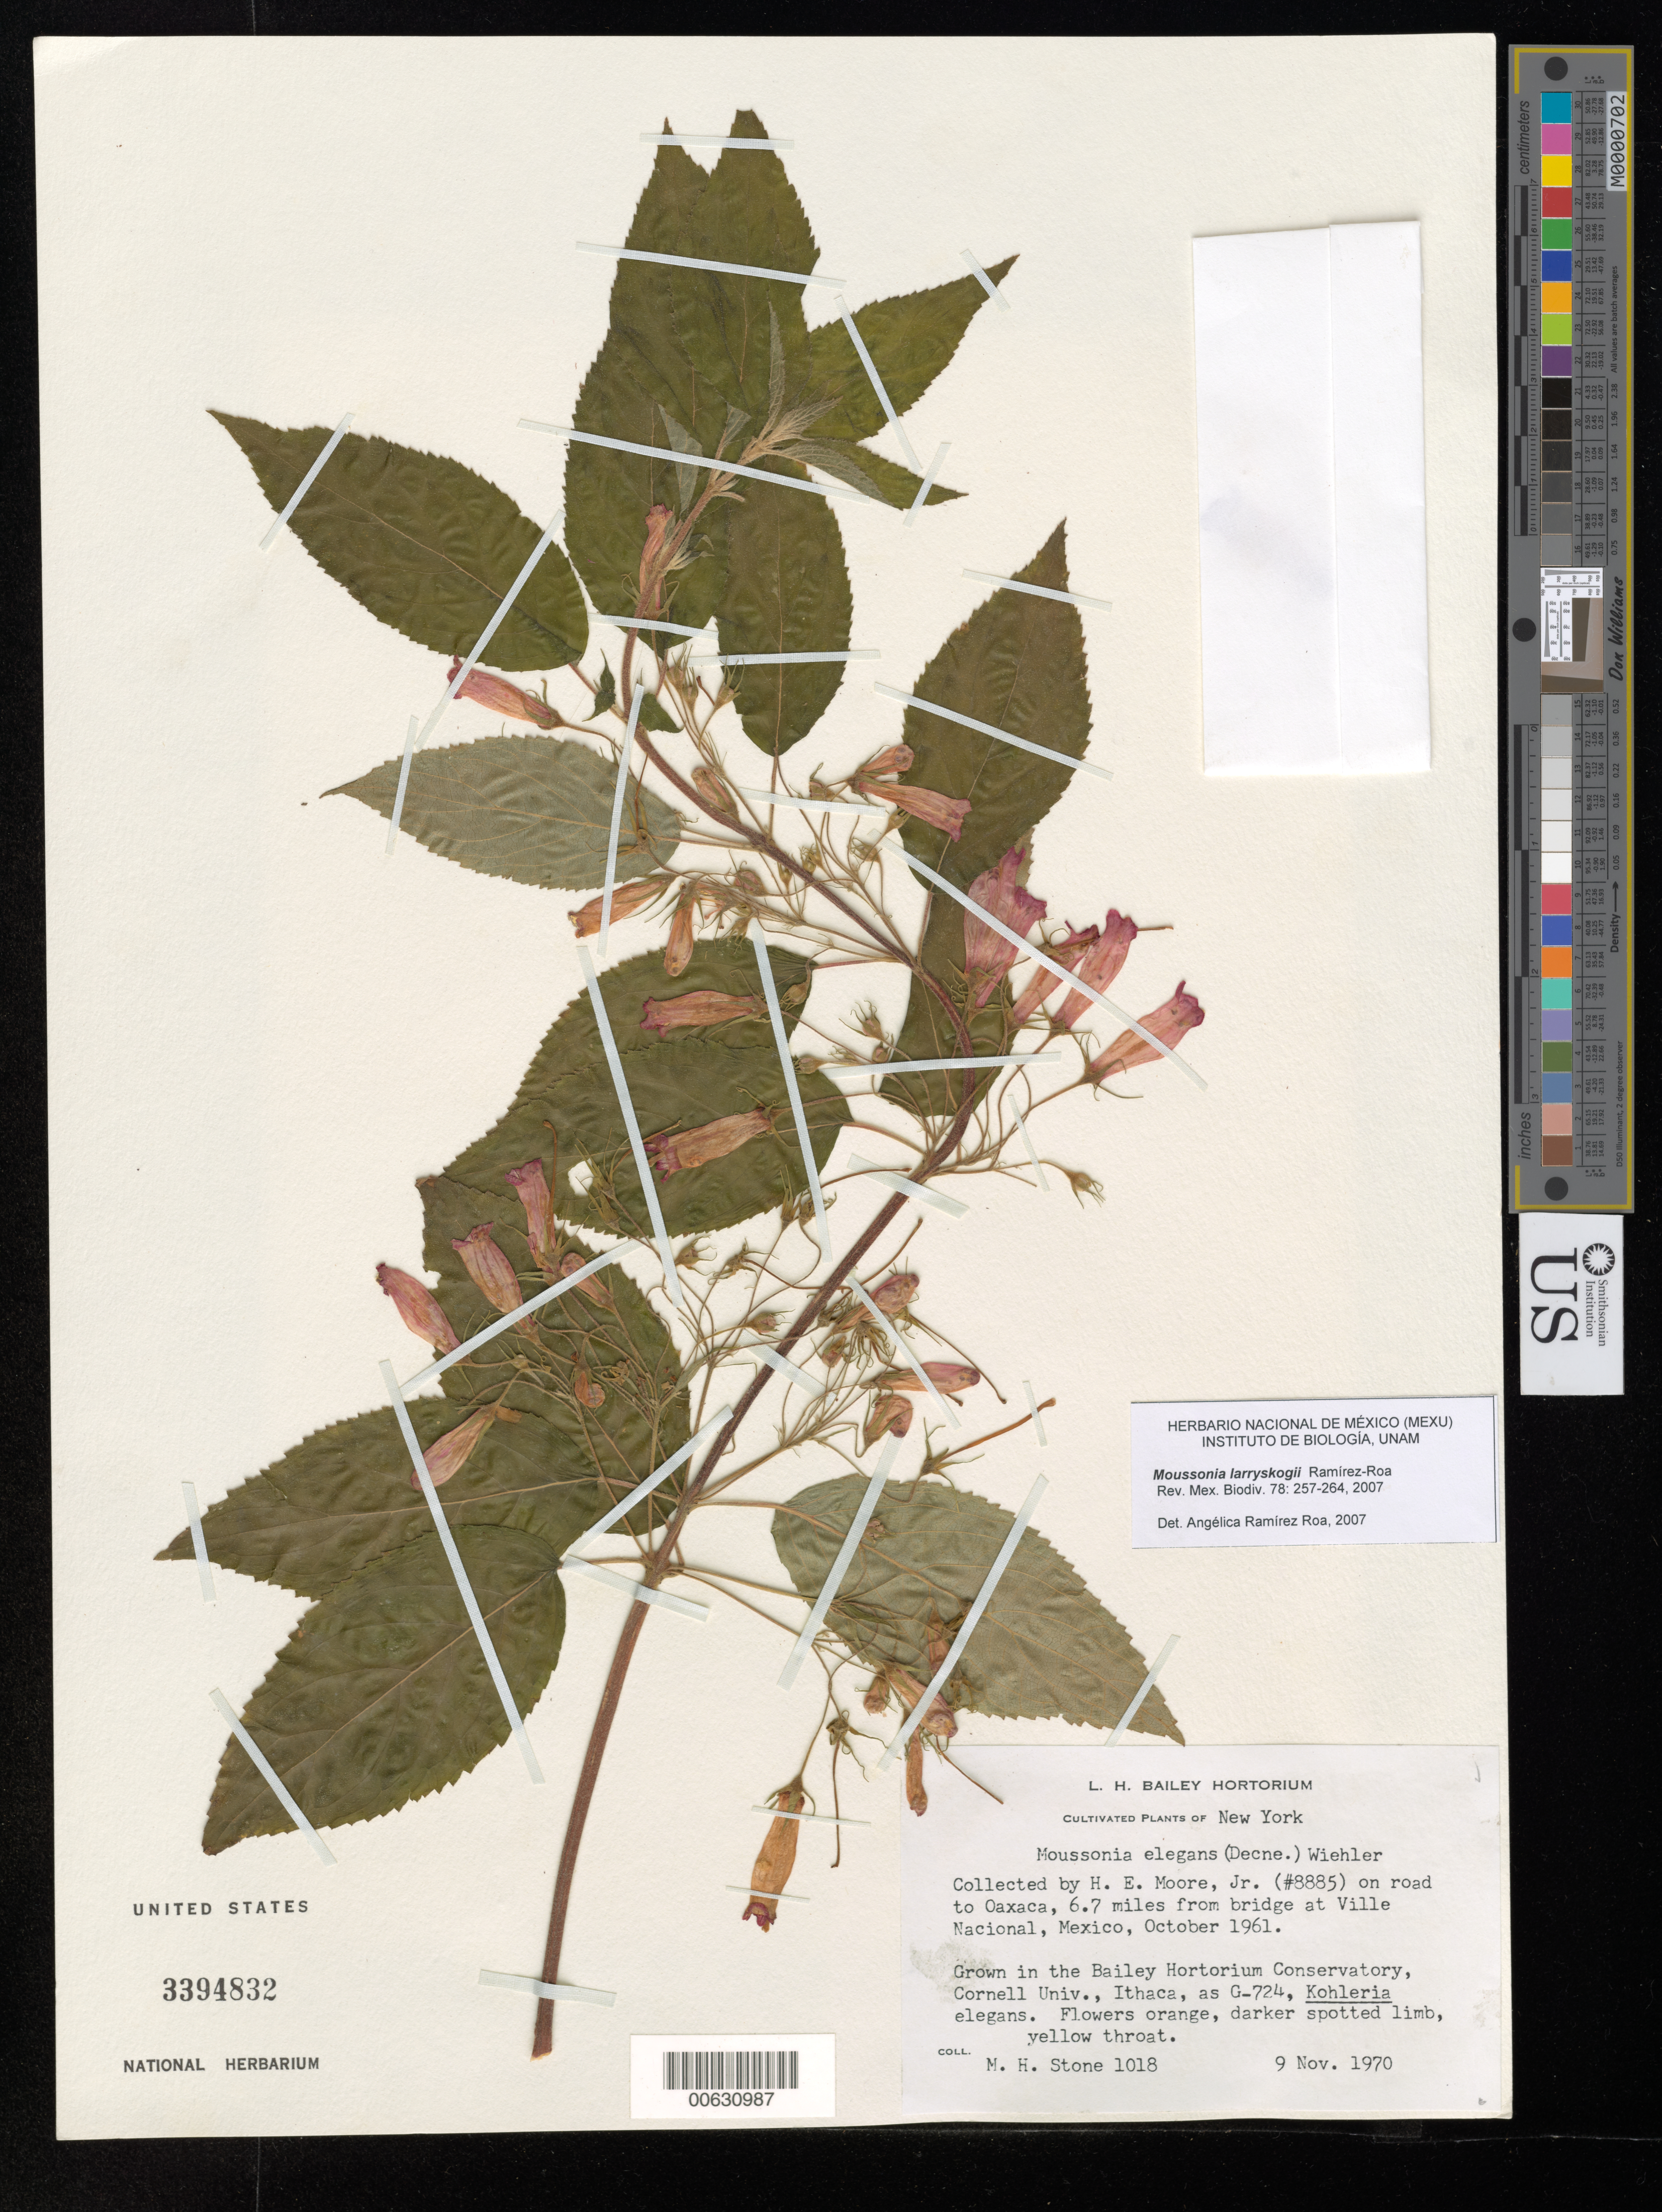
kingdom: Plantae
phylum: Tracheophyta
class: Magnoliopsida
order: Lamiales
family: Gesneriaceae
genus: Moussonia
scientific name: Moussonia larryskogii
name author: Ram.-Roa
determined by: Ramírez-Roa, A.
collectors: M. Stone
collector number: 1018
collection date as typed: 09 Nov 1970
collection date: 1970-11-09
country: Mexico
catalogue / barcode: US 3394832